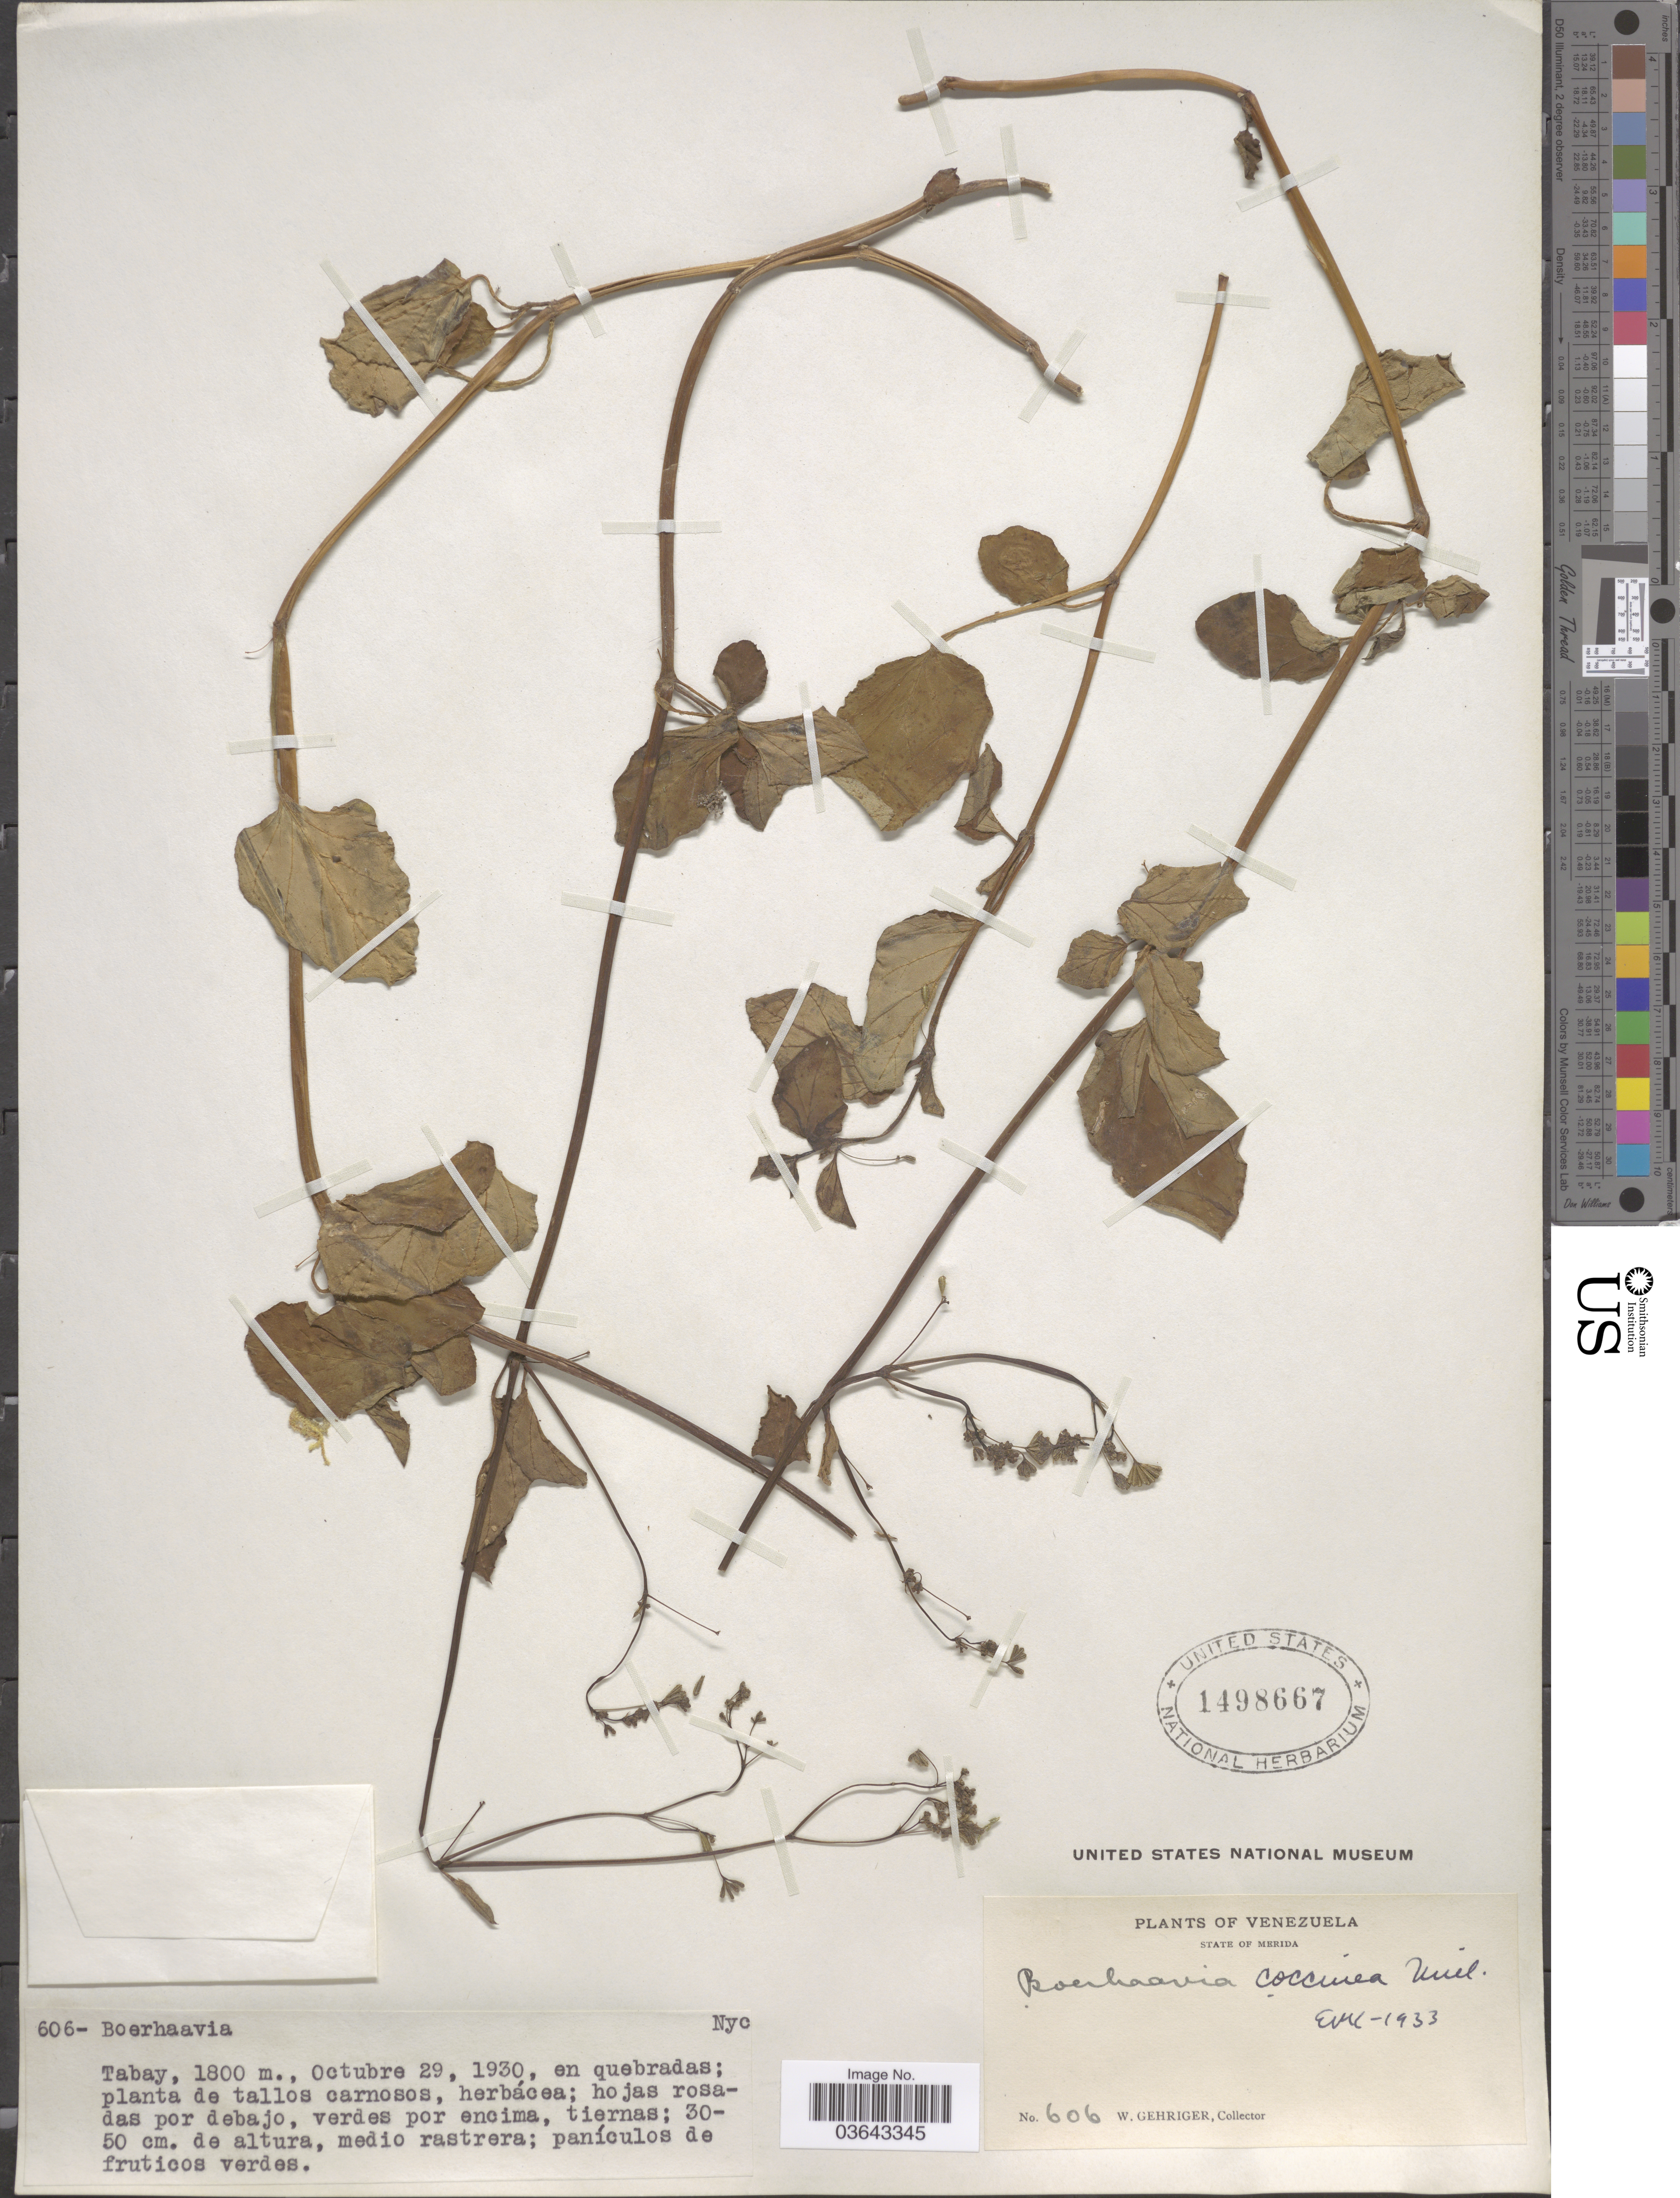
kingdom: Plantae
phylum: Tracheophyta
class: Magnoliopsida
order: Caryophyllales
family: Nyctaginaceae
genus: Boerhavia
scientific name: Boerhavia diffusa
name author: L.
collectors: W. Gehriger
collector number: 606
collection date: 1930-10-29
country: Venezuela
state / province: Mérida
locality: Tabay.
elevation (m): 1800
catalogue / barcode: US 1498667